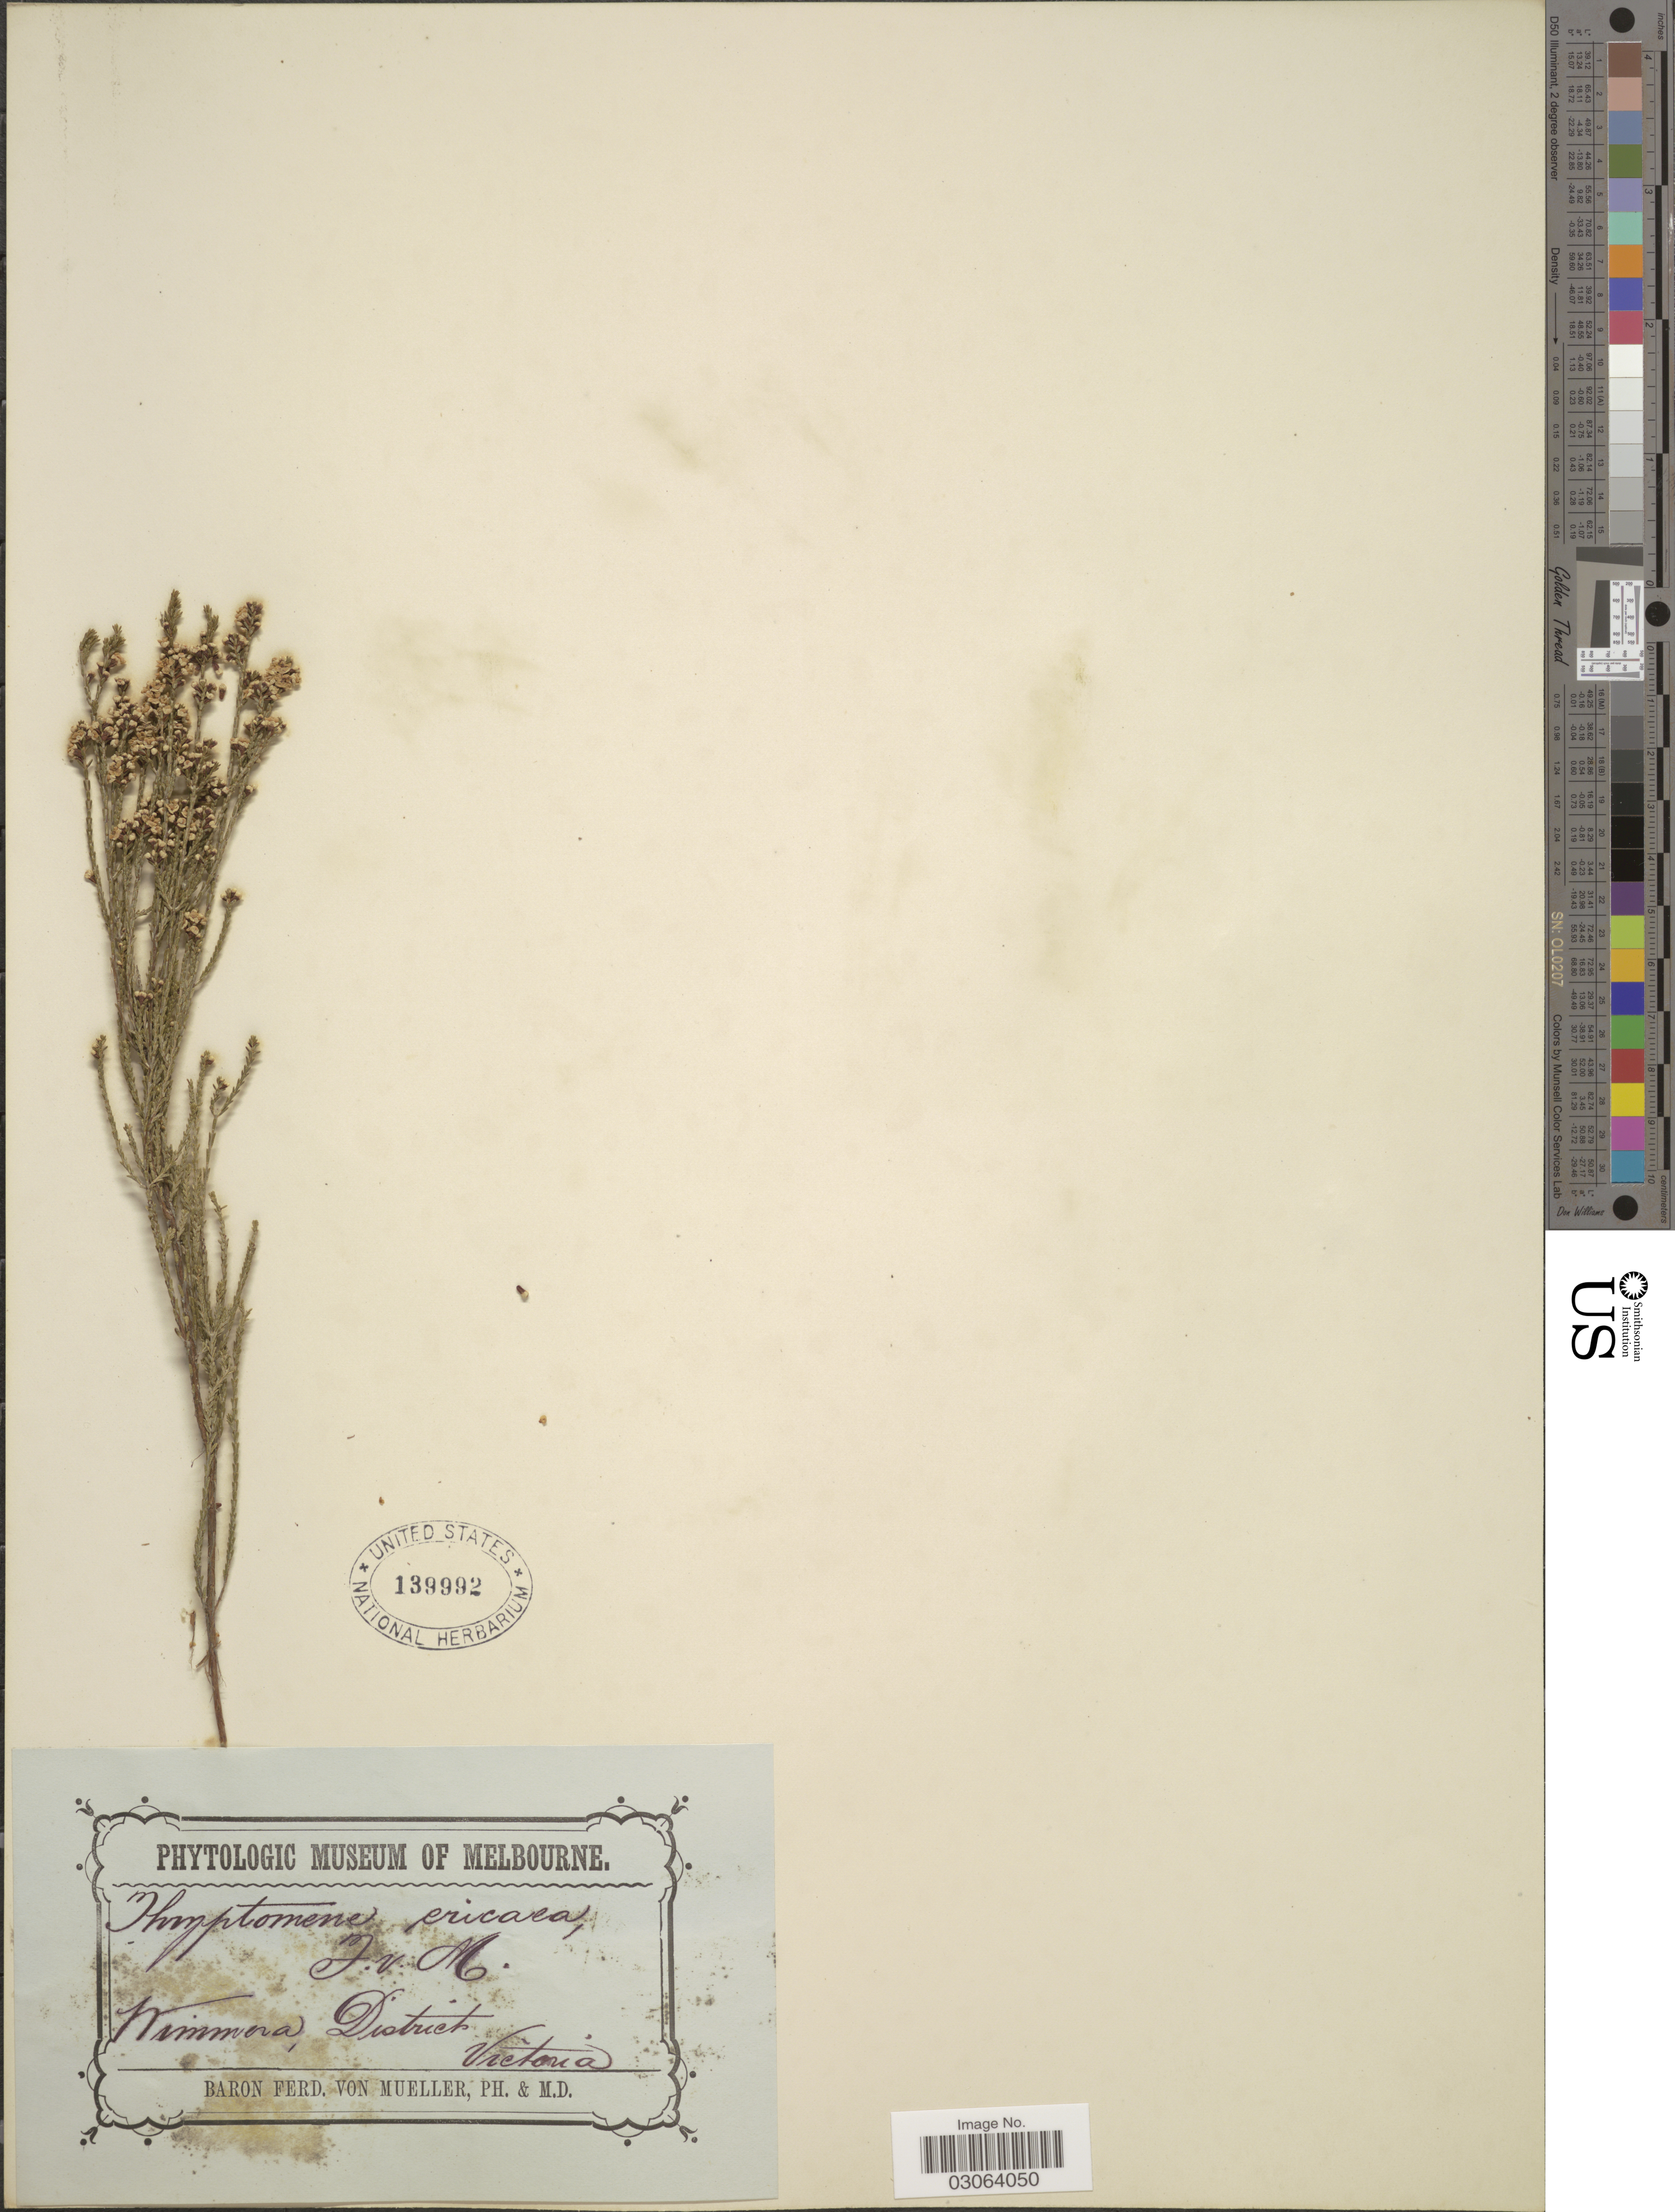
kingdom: Plantae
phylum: Tracheophyta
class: Magnoliopsida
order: Myrtales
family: Myrtaceae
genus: Thryptomene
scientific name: Thryptomene ericaea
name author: F. Muell.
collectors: F. Mueller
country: Australia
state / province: Victoria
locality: Wimmera District, Victoria.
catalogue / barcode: US 139992